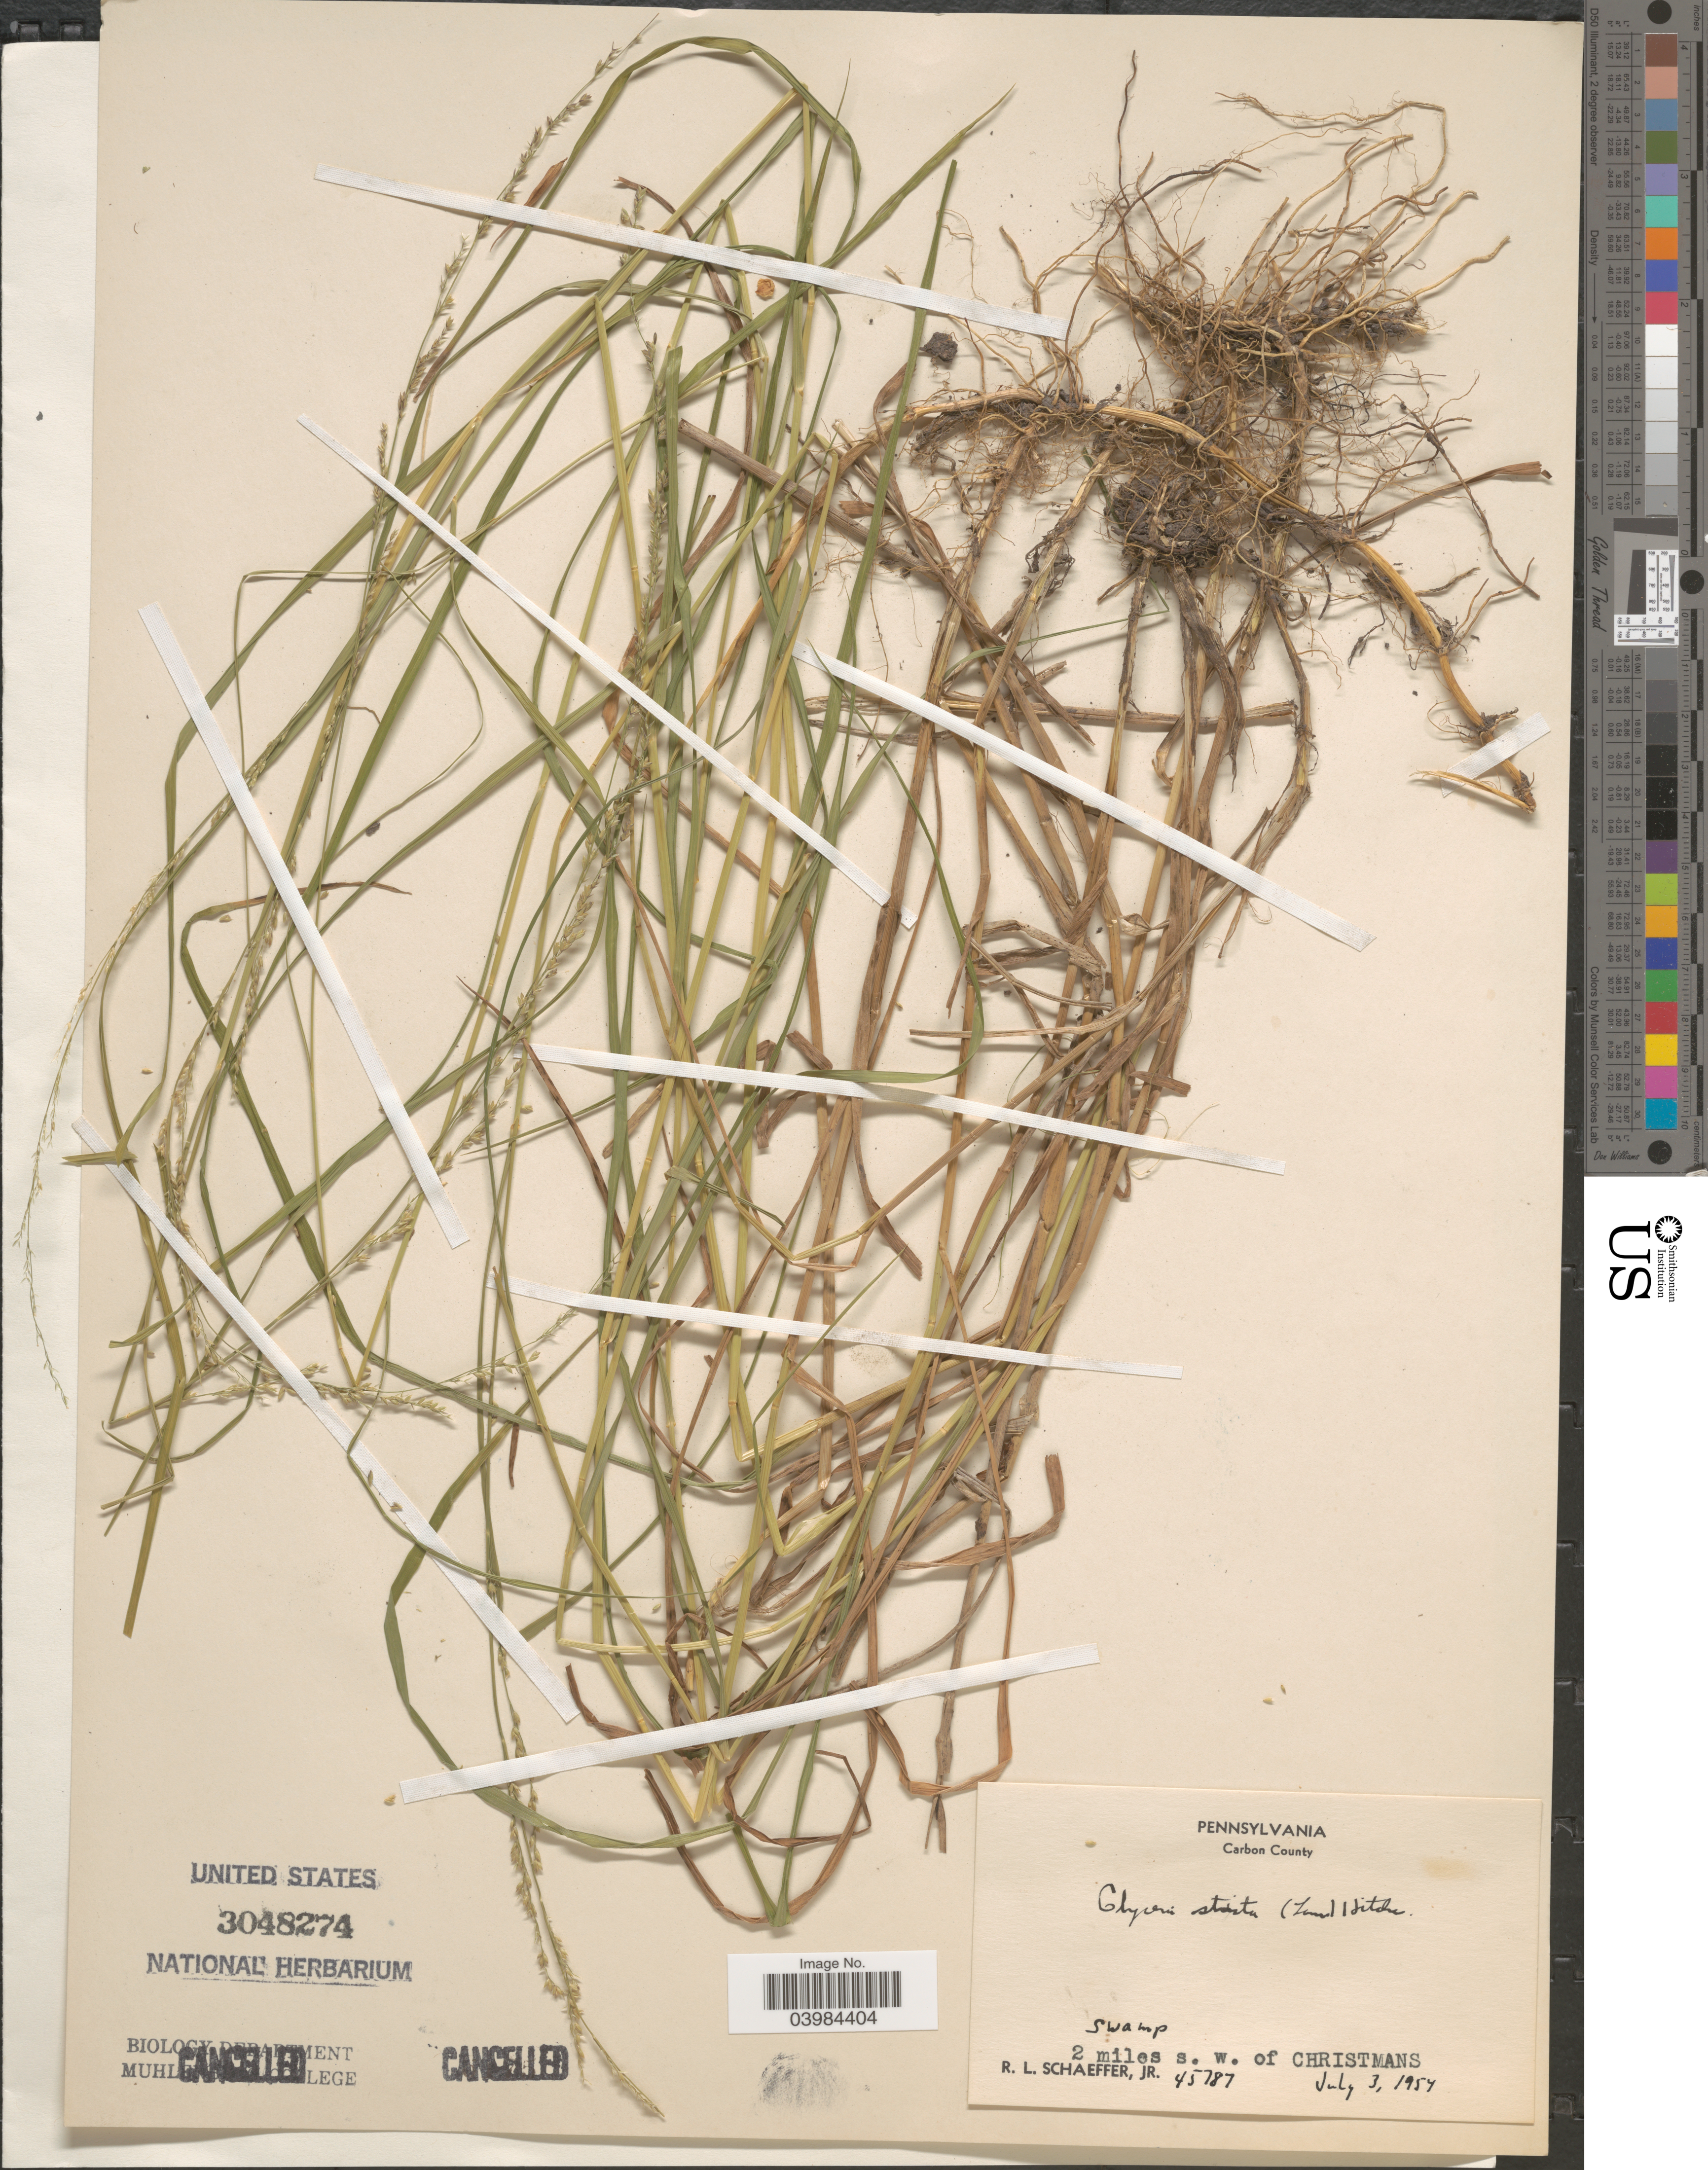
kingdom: Plantae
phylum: Tracheophyta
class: Liliopsida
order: Poales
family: Poaceae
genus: Glyceria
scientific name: Glyceria striata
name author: (Lam.) Hitchc.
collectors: R. L. Schaeffer Jr.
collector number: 45787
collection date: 1954-07-03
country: United States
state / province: Pennsylvania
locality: Carbon County. 2 miles s. w. of Christmans.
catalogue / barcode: US 3048274